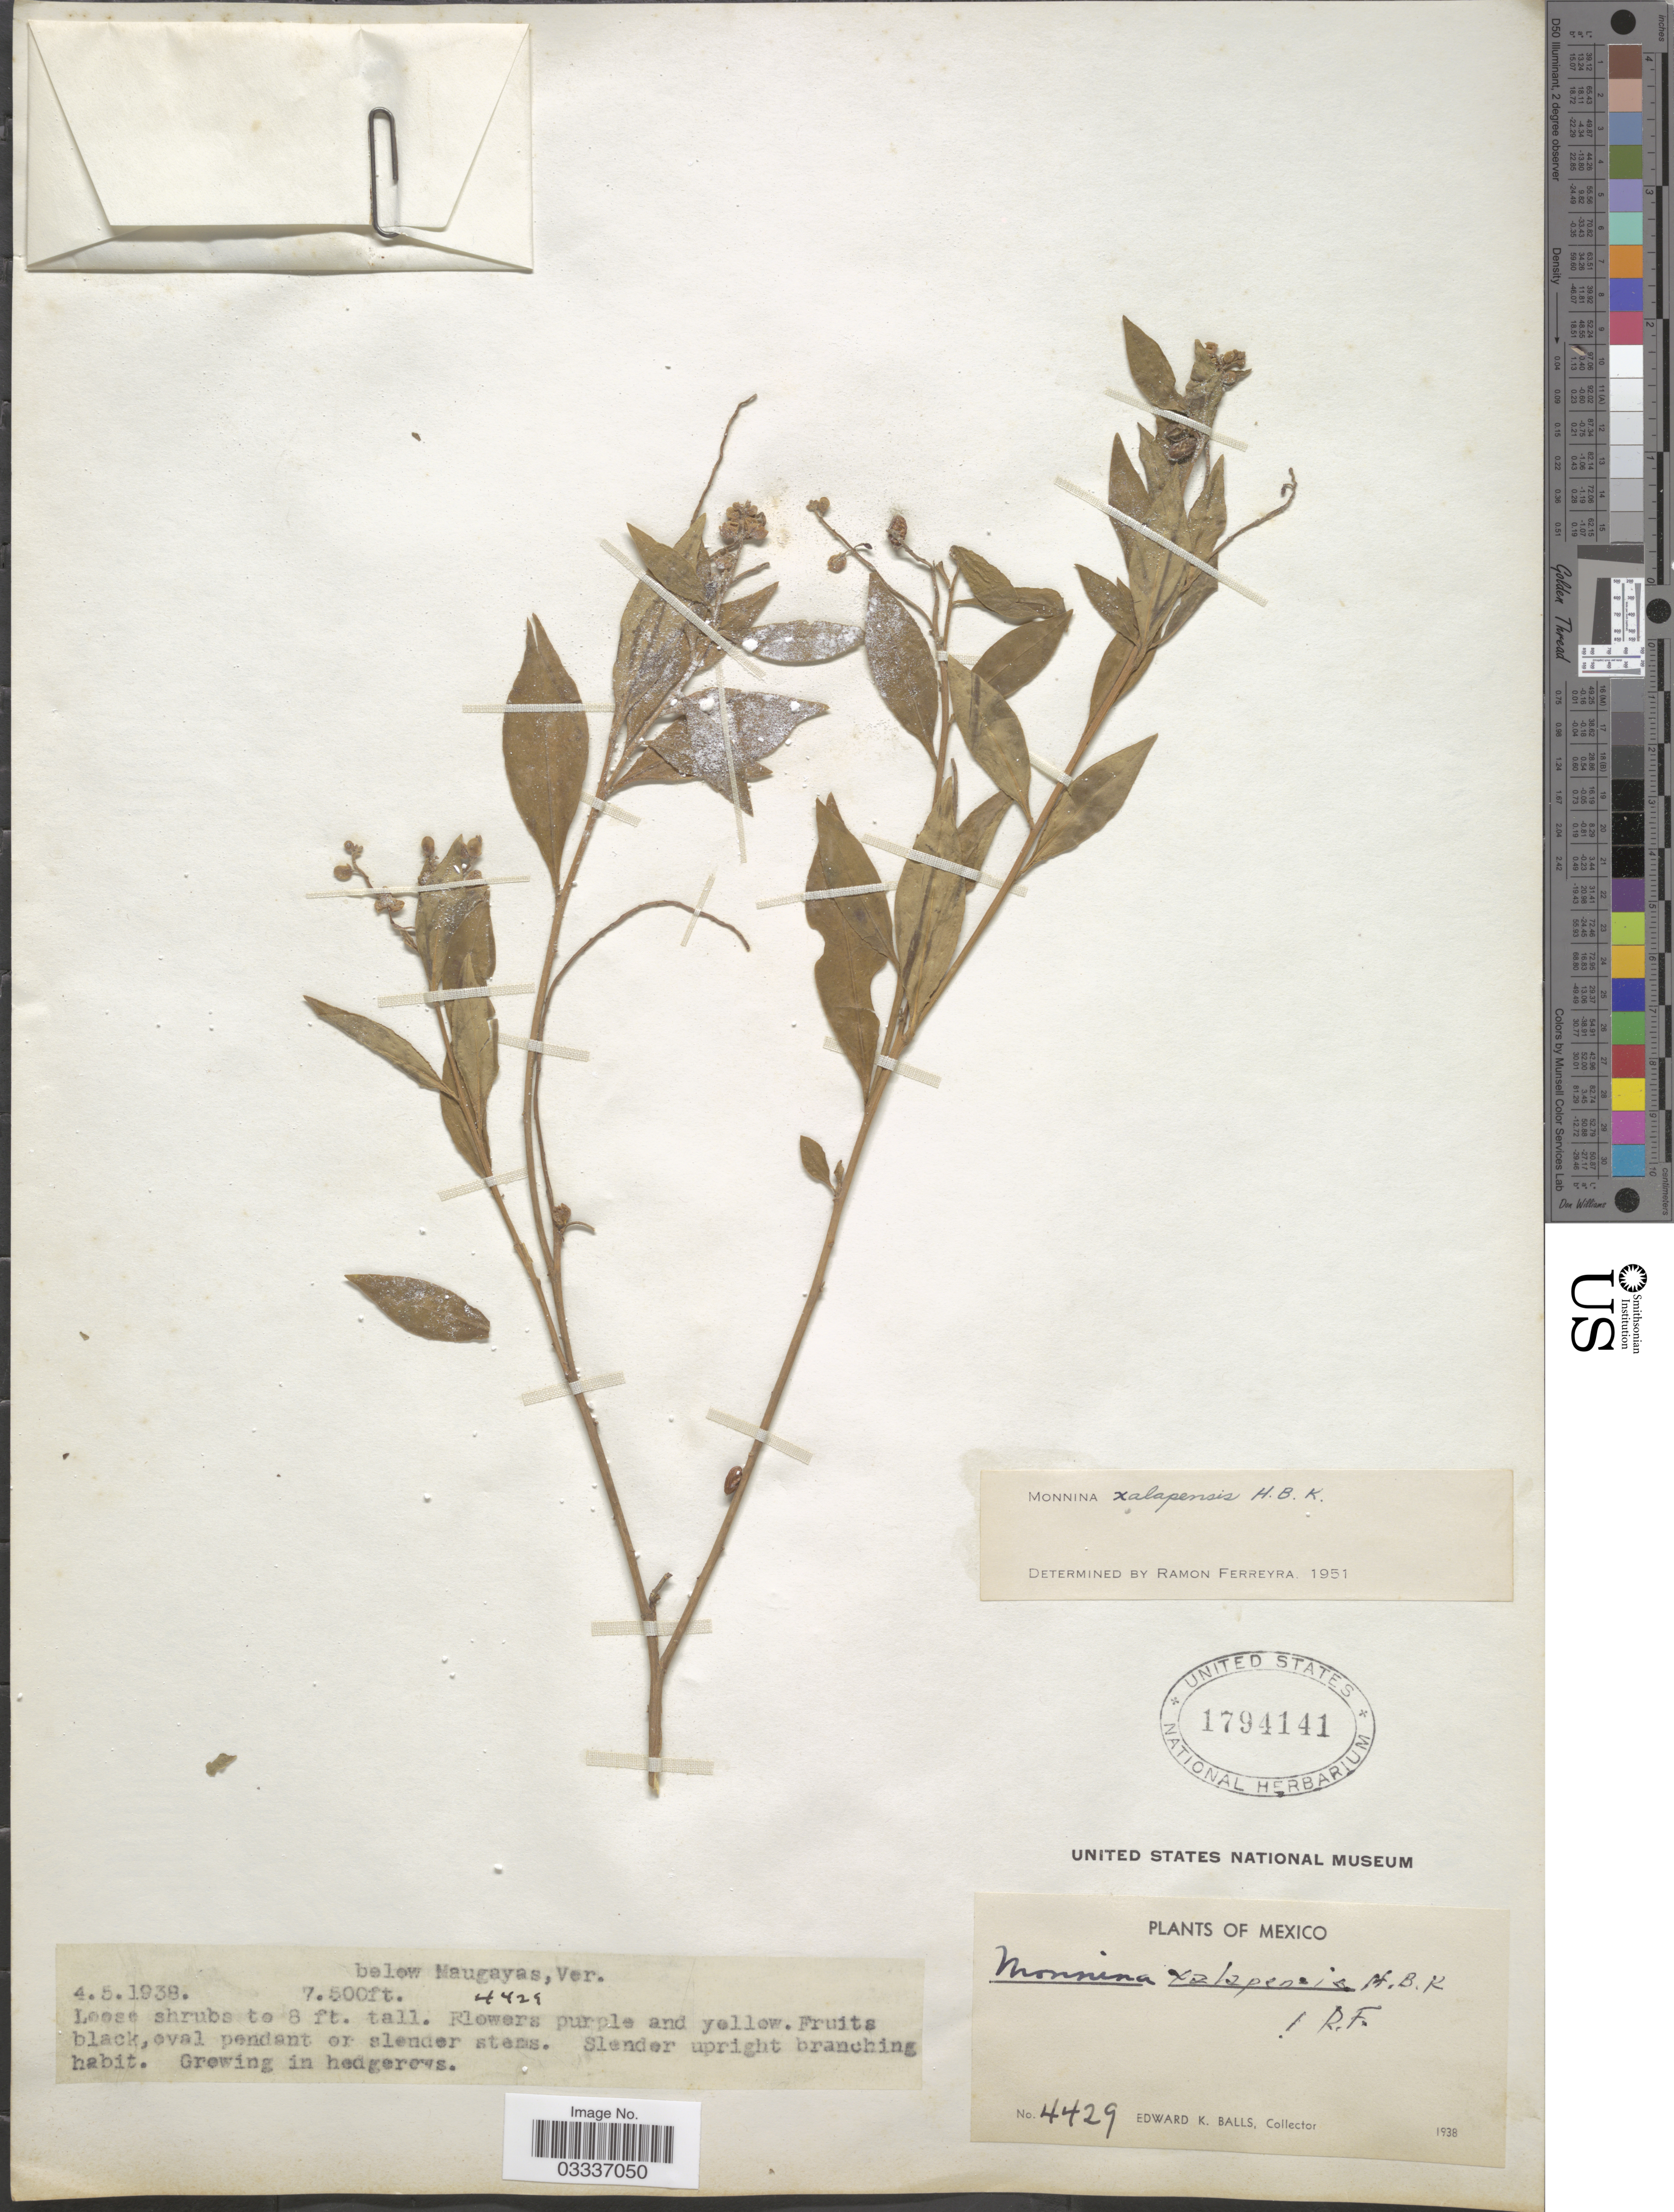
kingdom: Plantae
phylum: Tracheophyta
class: Magnoliopsida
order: Fabales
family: Polygalaceae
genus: Monnina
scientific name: Monnina xalapensis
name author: Kunth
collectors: E. K. Balls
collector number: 4429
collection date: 1938-05-04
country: Mexico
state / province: Veracruz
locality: Below Maugayas, Ver.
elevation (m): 2286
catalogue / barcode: US 1794141